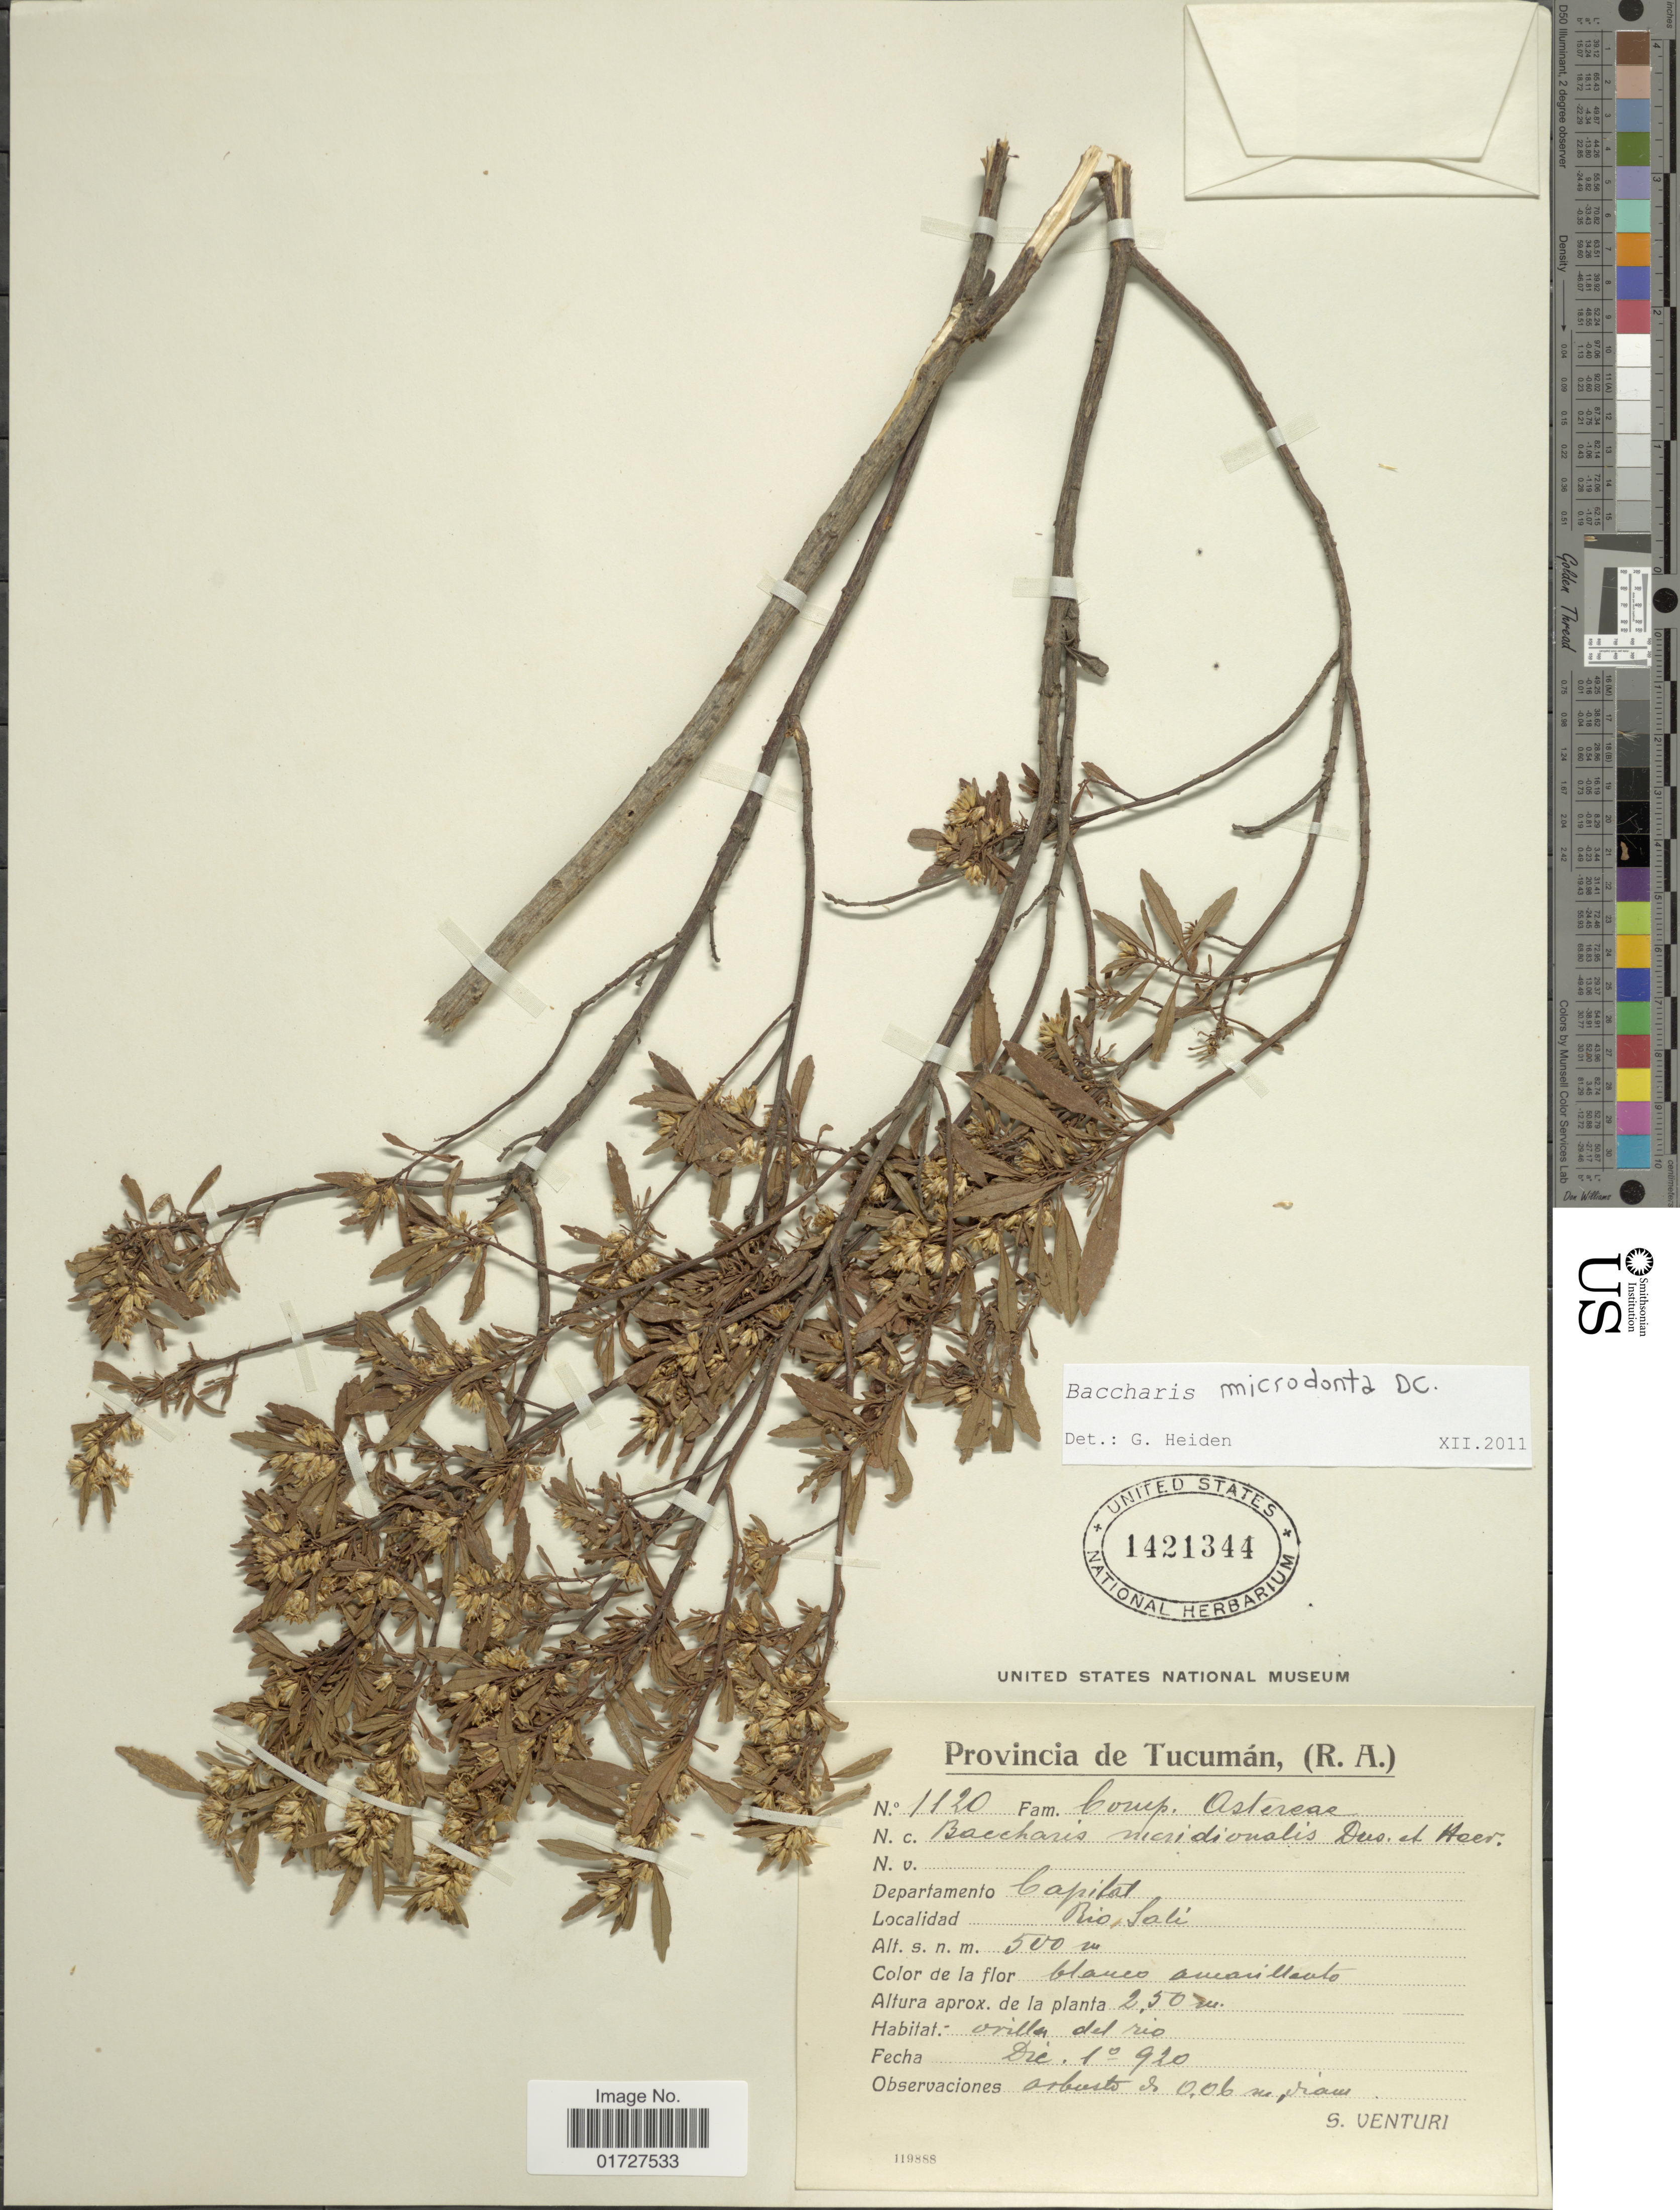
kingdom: Plantae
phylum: Tracheophyta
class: Magnoliopsida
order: Asterales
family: Asteraceae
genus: Baccharis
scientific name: Baccharis microdonta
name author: DC.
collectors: S. Venturi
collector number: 1120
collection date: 1920-12-01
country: Argentina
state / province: Tucuman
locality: Departamento Capital, Rio Sali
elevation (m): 500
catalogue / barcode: US 1421344